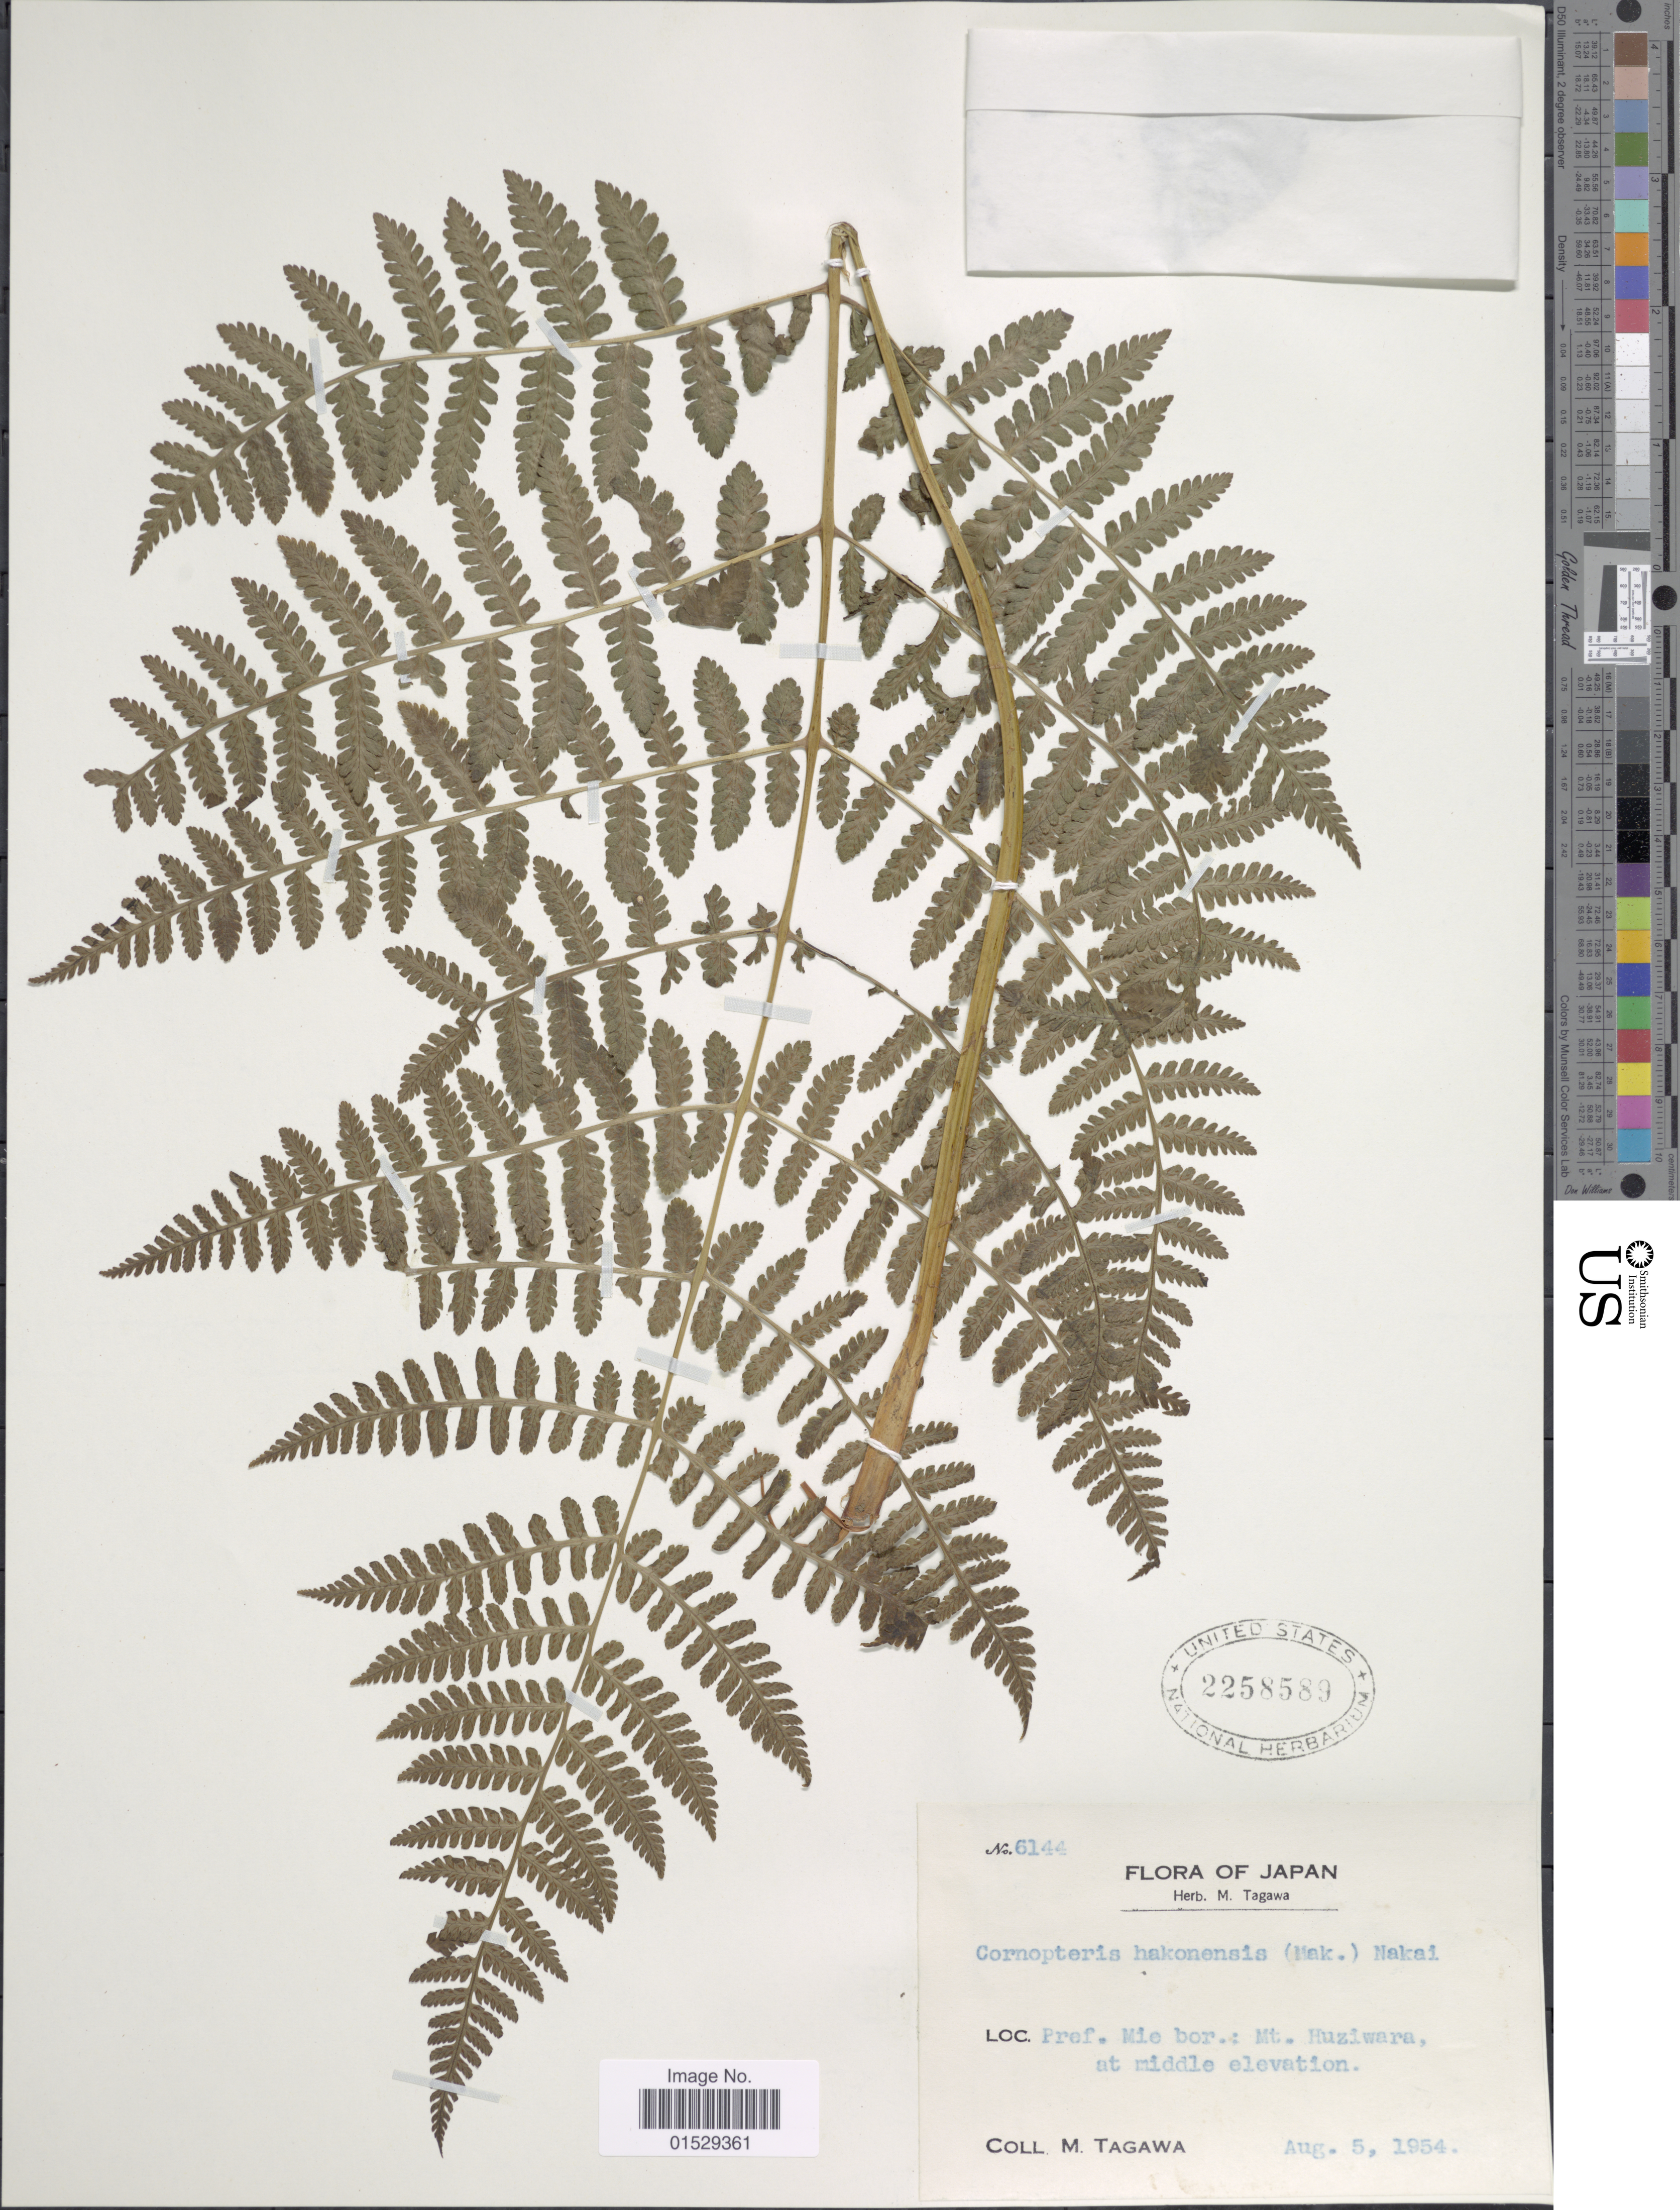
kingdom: Plantae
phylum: Tracheophyta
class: Polypodiopsida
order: Polypodiales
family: Athyriaceae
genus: Cornopteris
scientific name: Cornopteris hakonensis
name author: (Makino)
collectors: M. Tagawa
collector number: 6144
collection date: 1954-08-05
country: Japan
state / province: Mie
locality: Pref. Mie bor.: Mt. Huziwara, at middle elevation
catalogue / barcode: US 2258589